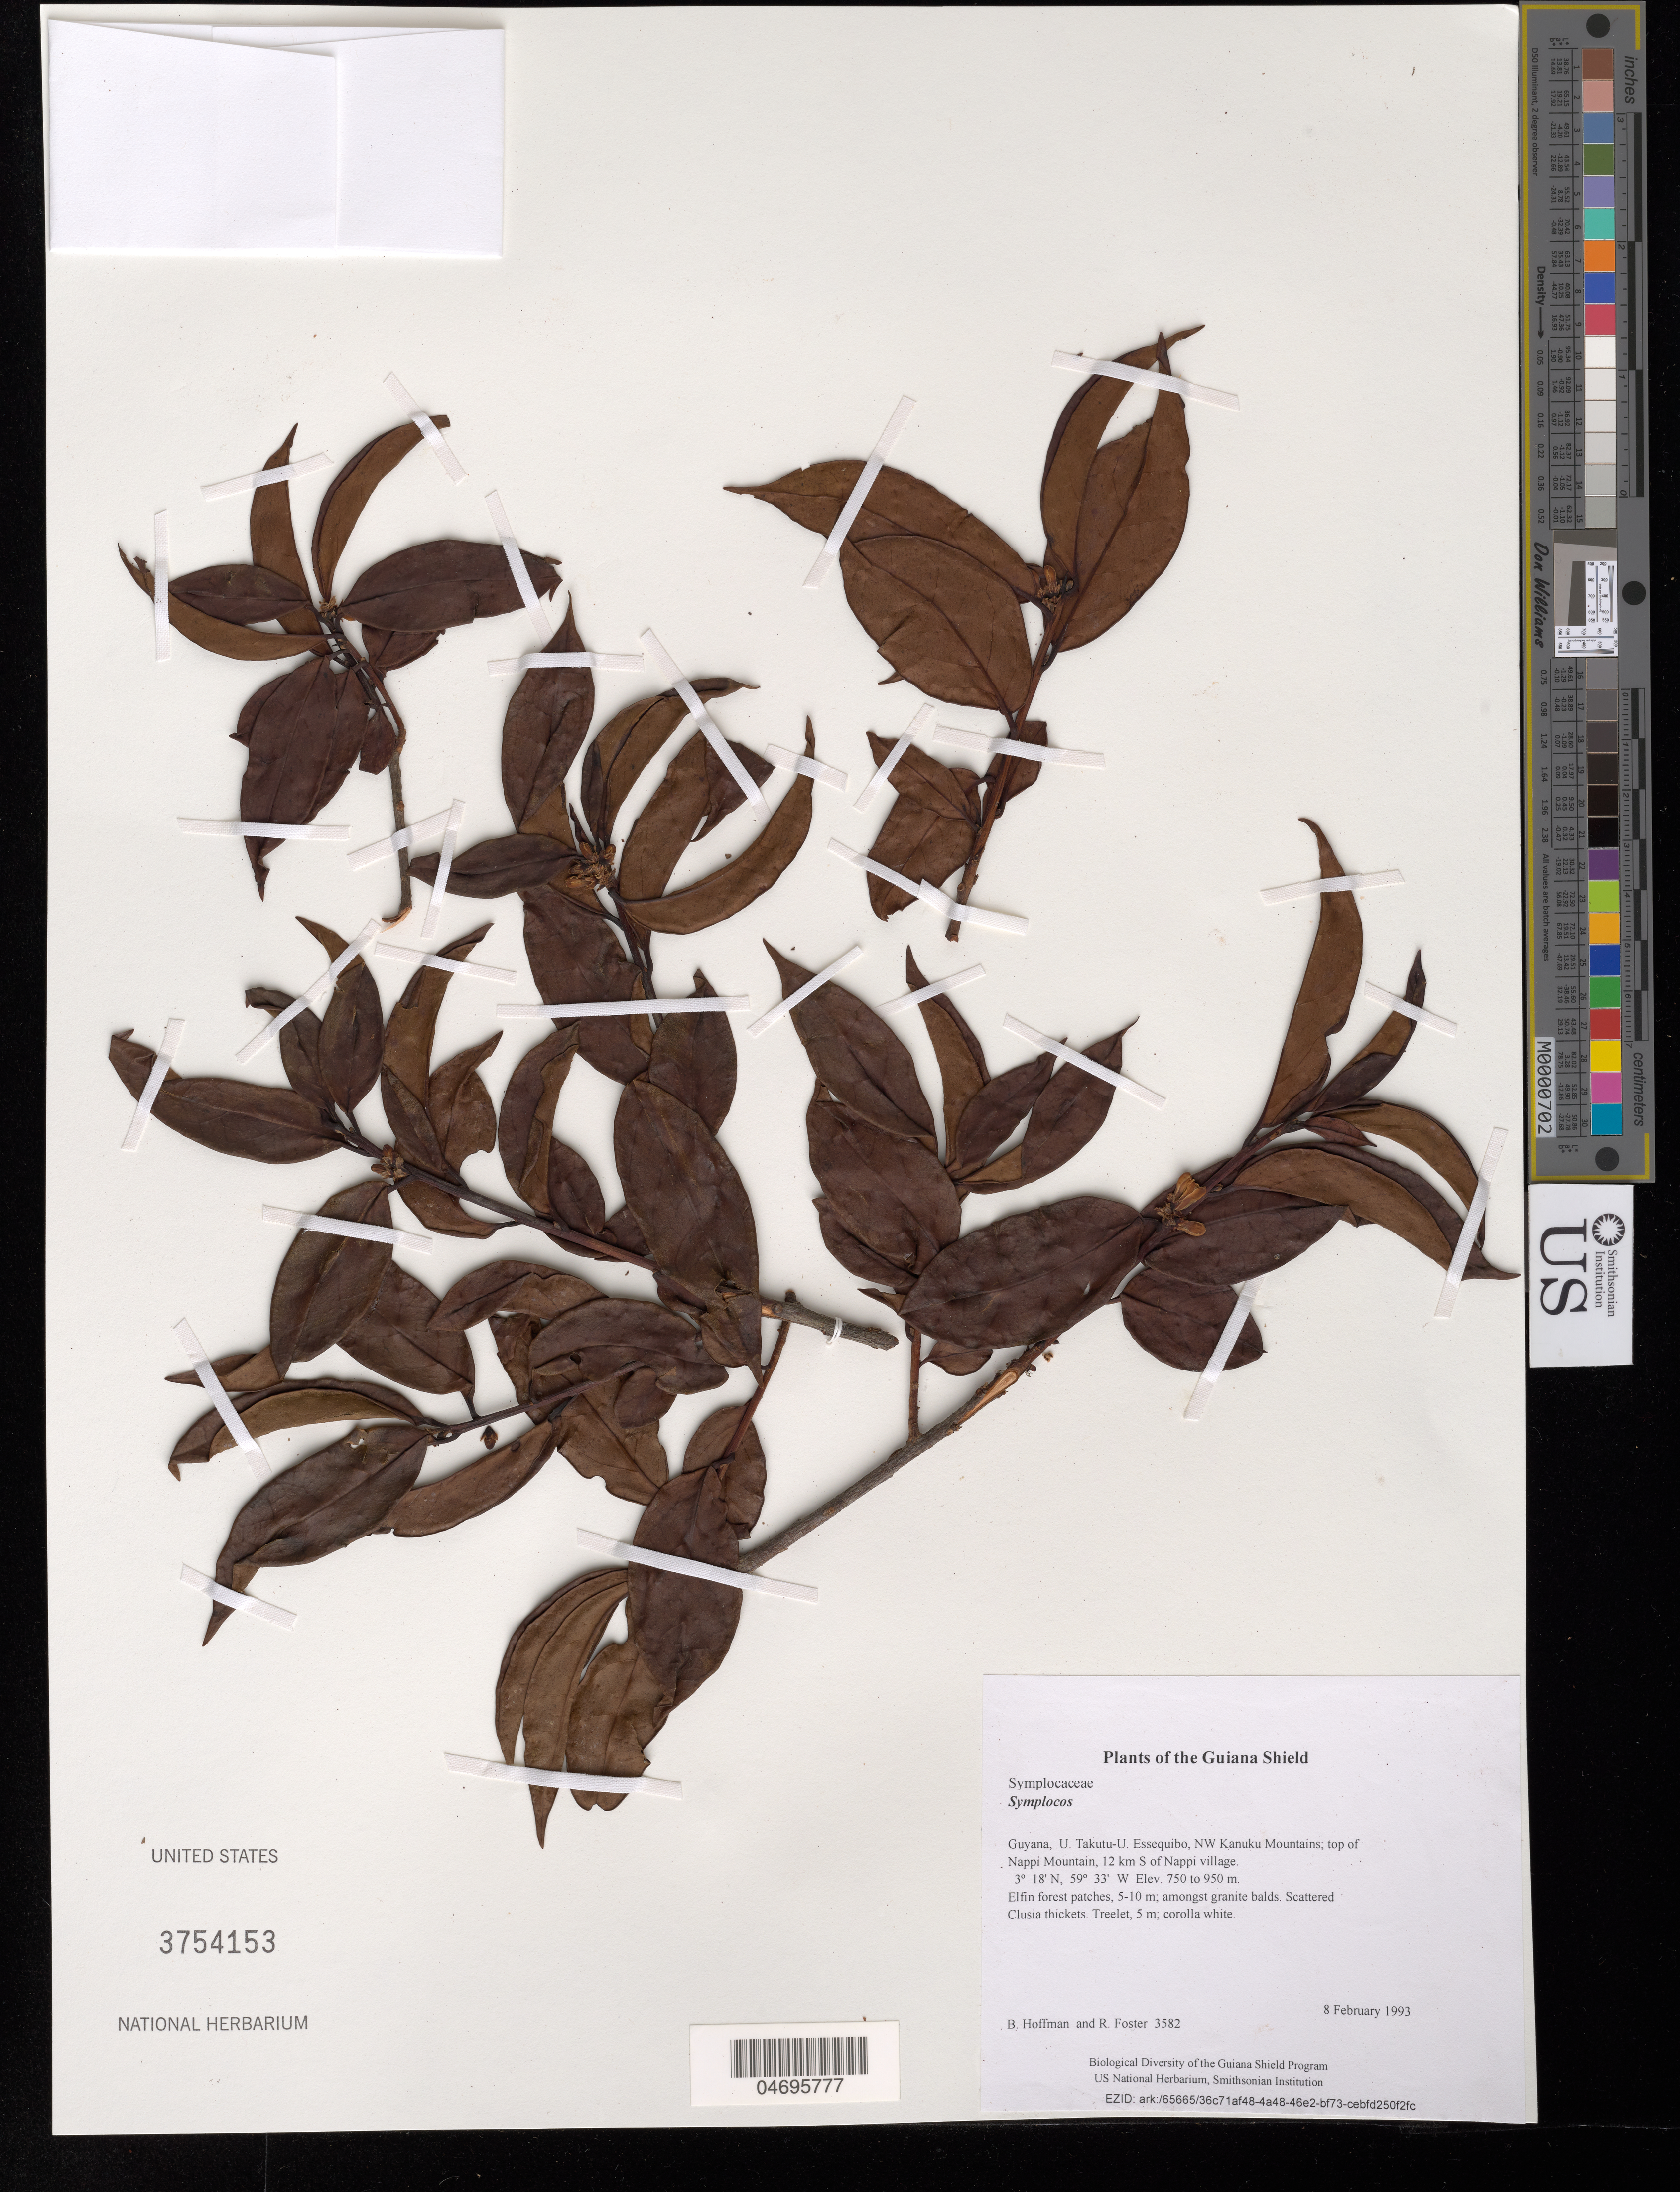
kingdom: Plantae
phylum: Tracheophyta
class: Magnoliopsida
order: Ericales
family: Symplocaceae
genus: Symplocos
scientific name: Symplocos sp.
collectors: B. Hoffman & R. Foster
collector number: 3582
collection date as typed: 8 February 1993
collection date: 1993-02-08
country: Guyana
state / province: U. Takutu-U. Essequibo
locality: NW Kanuku Mountains; top of Nappi Mountain, 12 km S of Nappi village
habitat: Elfin forest patches, 5-10 m; amongst granite balds. Scattered Clusia thickets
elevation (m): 750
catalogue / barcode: US 3754153